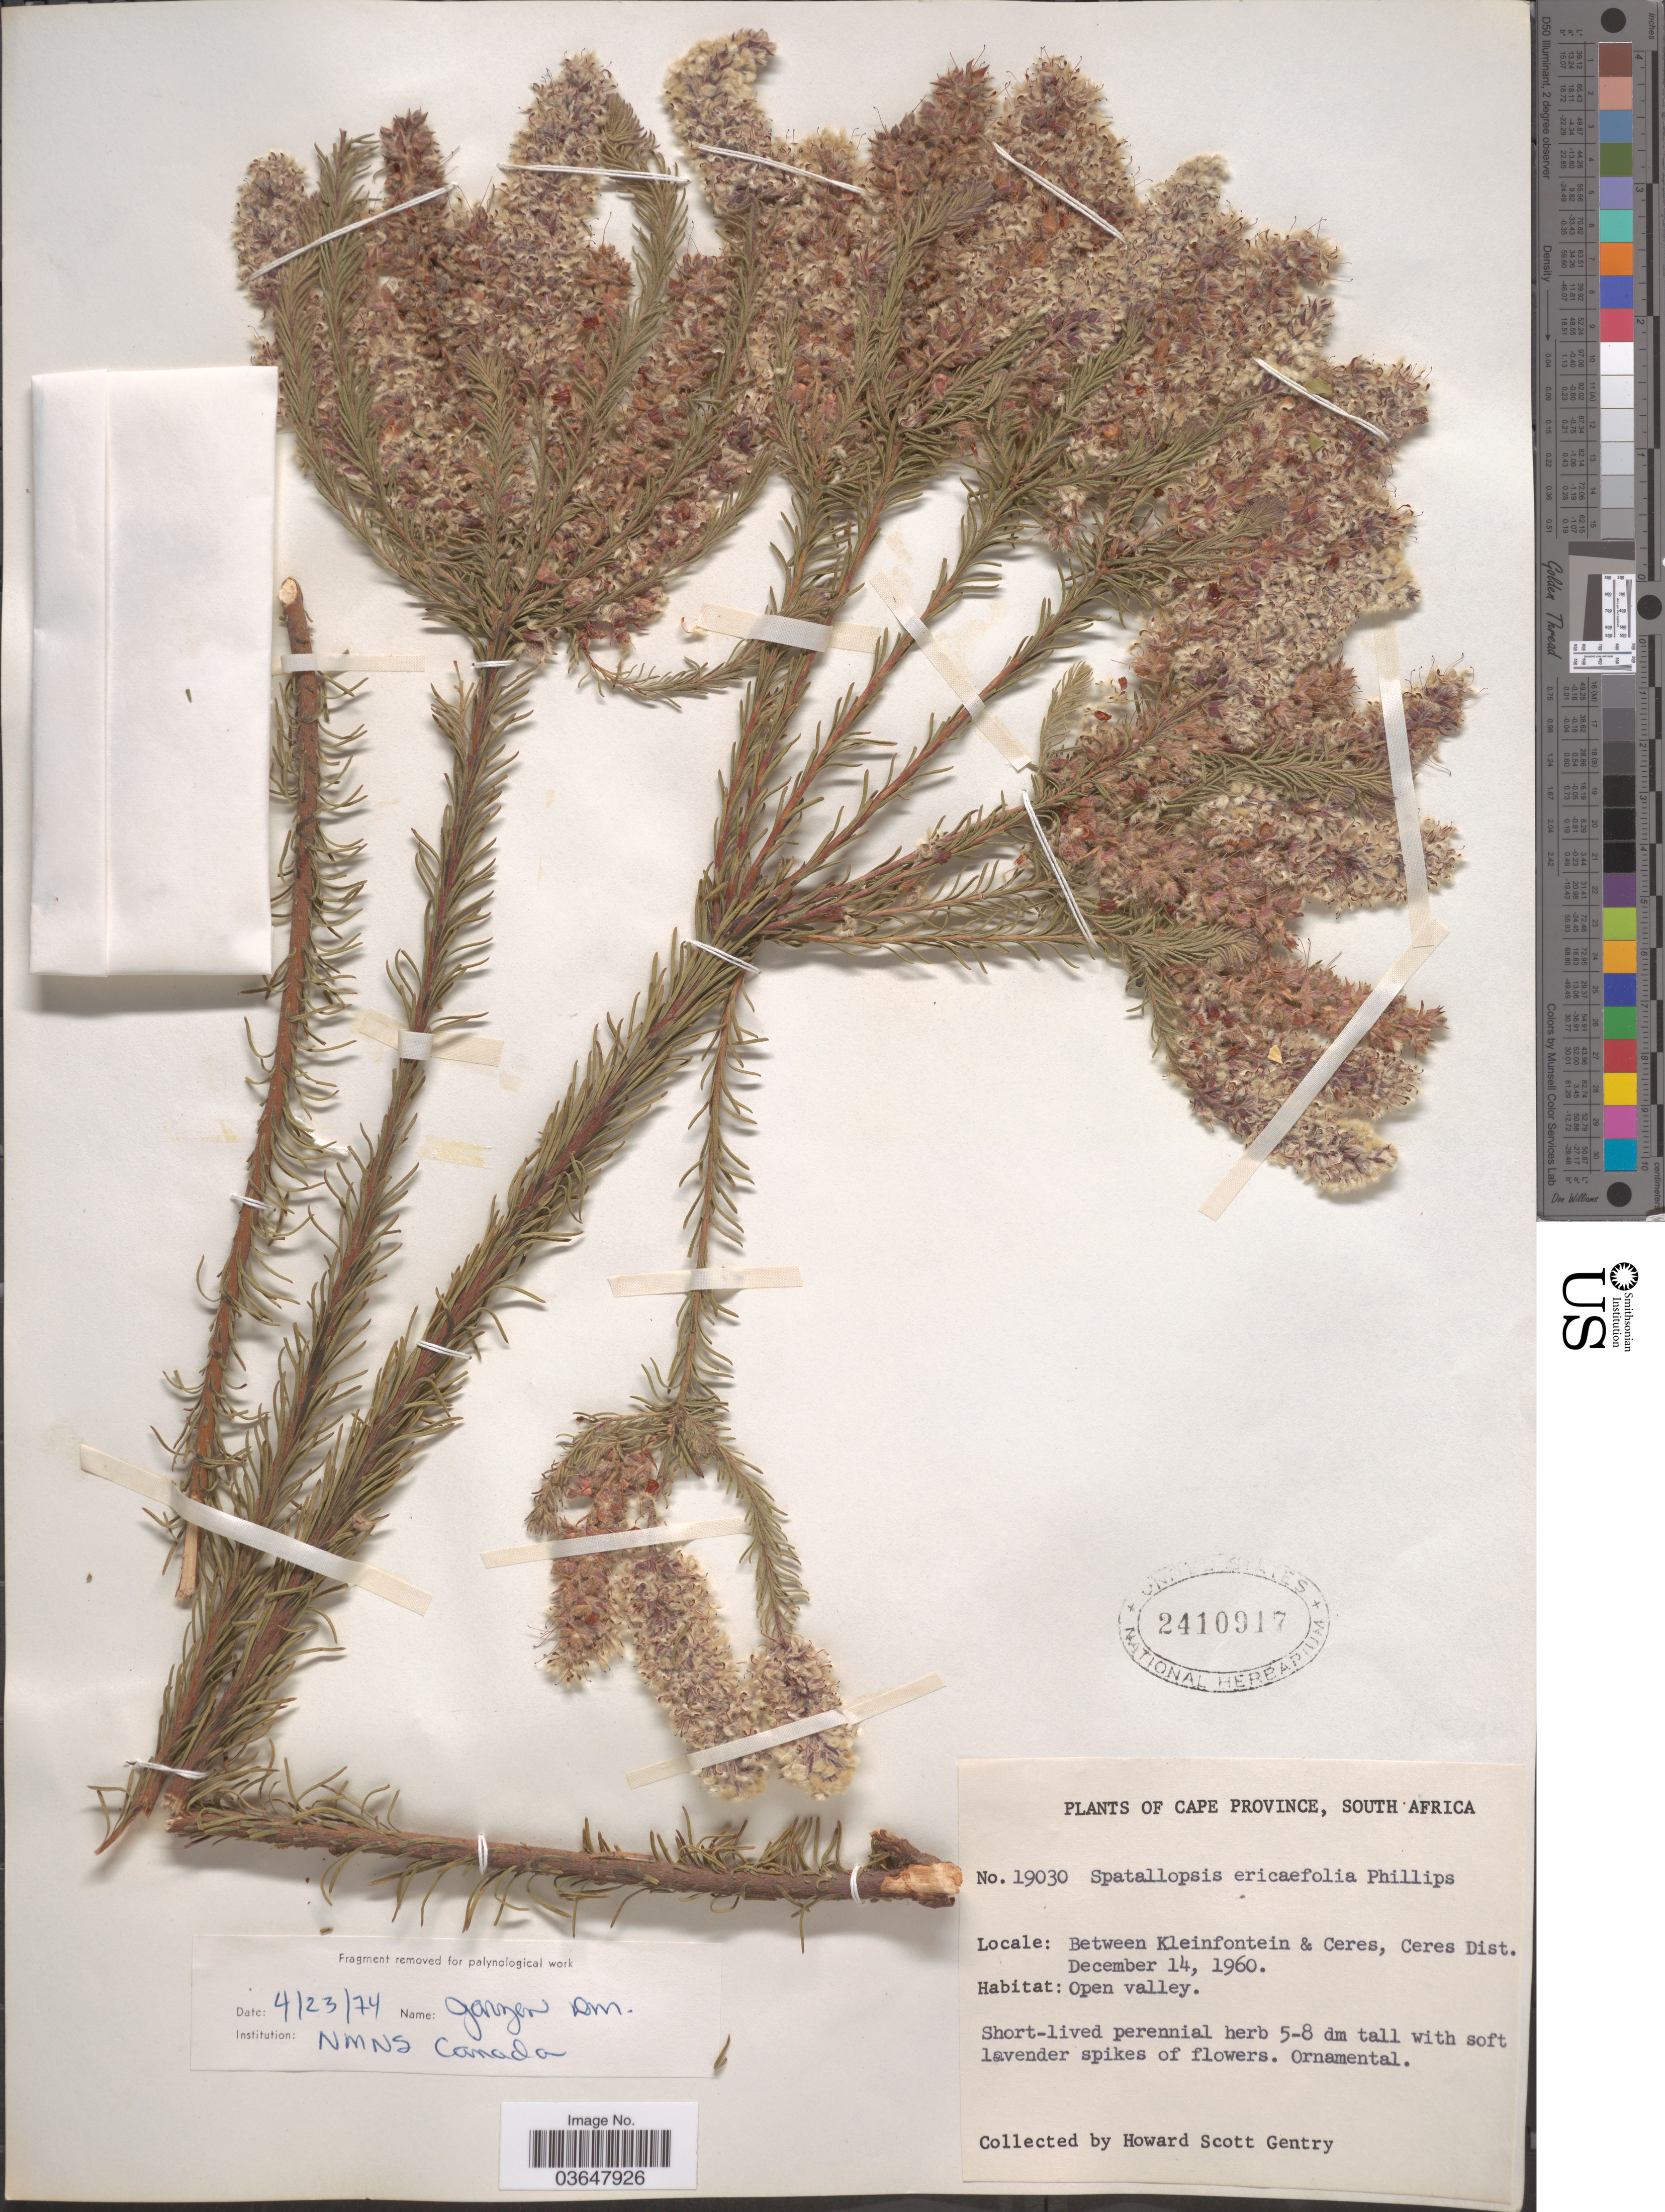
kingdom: Plantae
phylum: Tracheophyta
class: Magnoliopsida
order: Proteales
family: Proteaceae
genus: Spatalla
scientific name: Spatalla caudata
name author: R. Br.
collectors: H. S. Gentry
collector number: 19030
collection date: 1960-12-14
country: South Africa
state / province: Western Cape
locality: Between Kleinfontein & Ceres, Ceres Dist.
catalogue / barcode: US 2410917